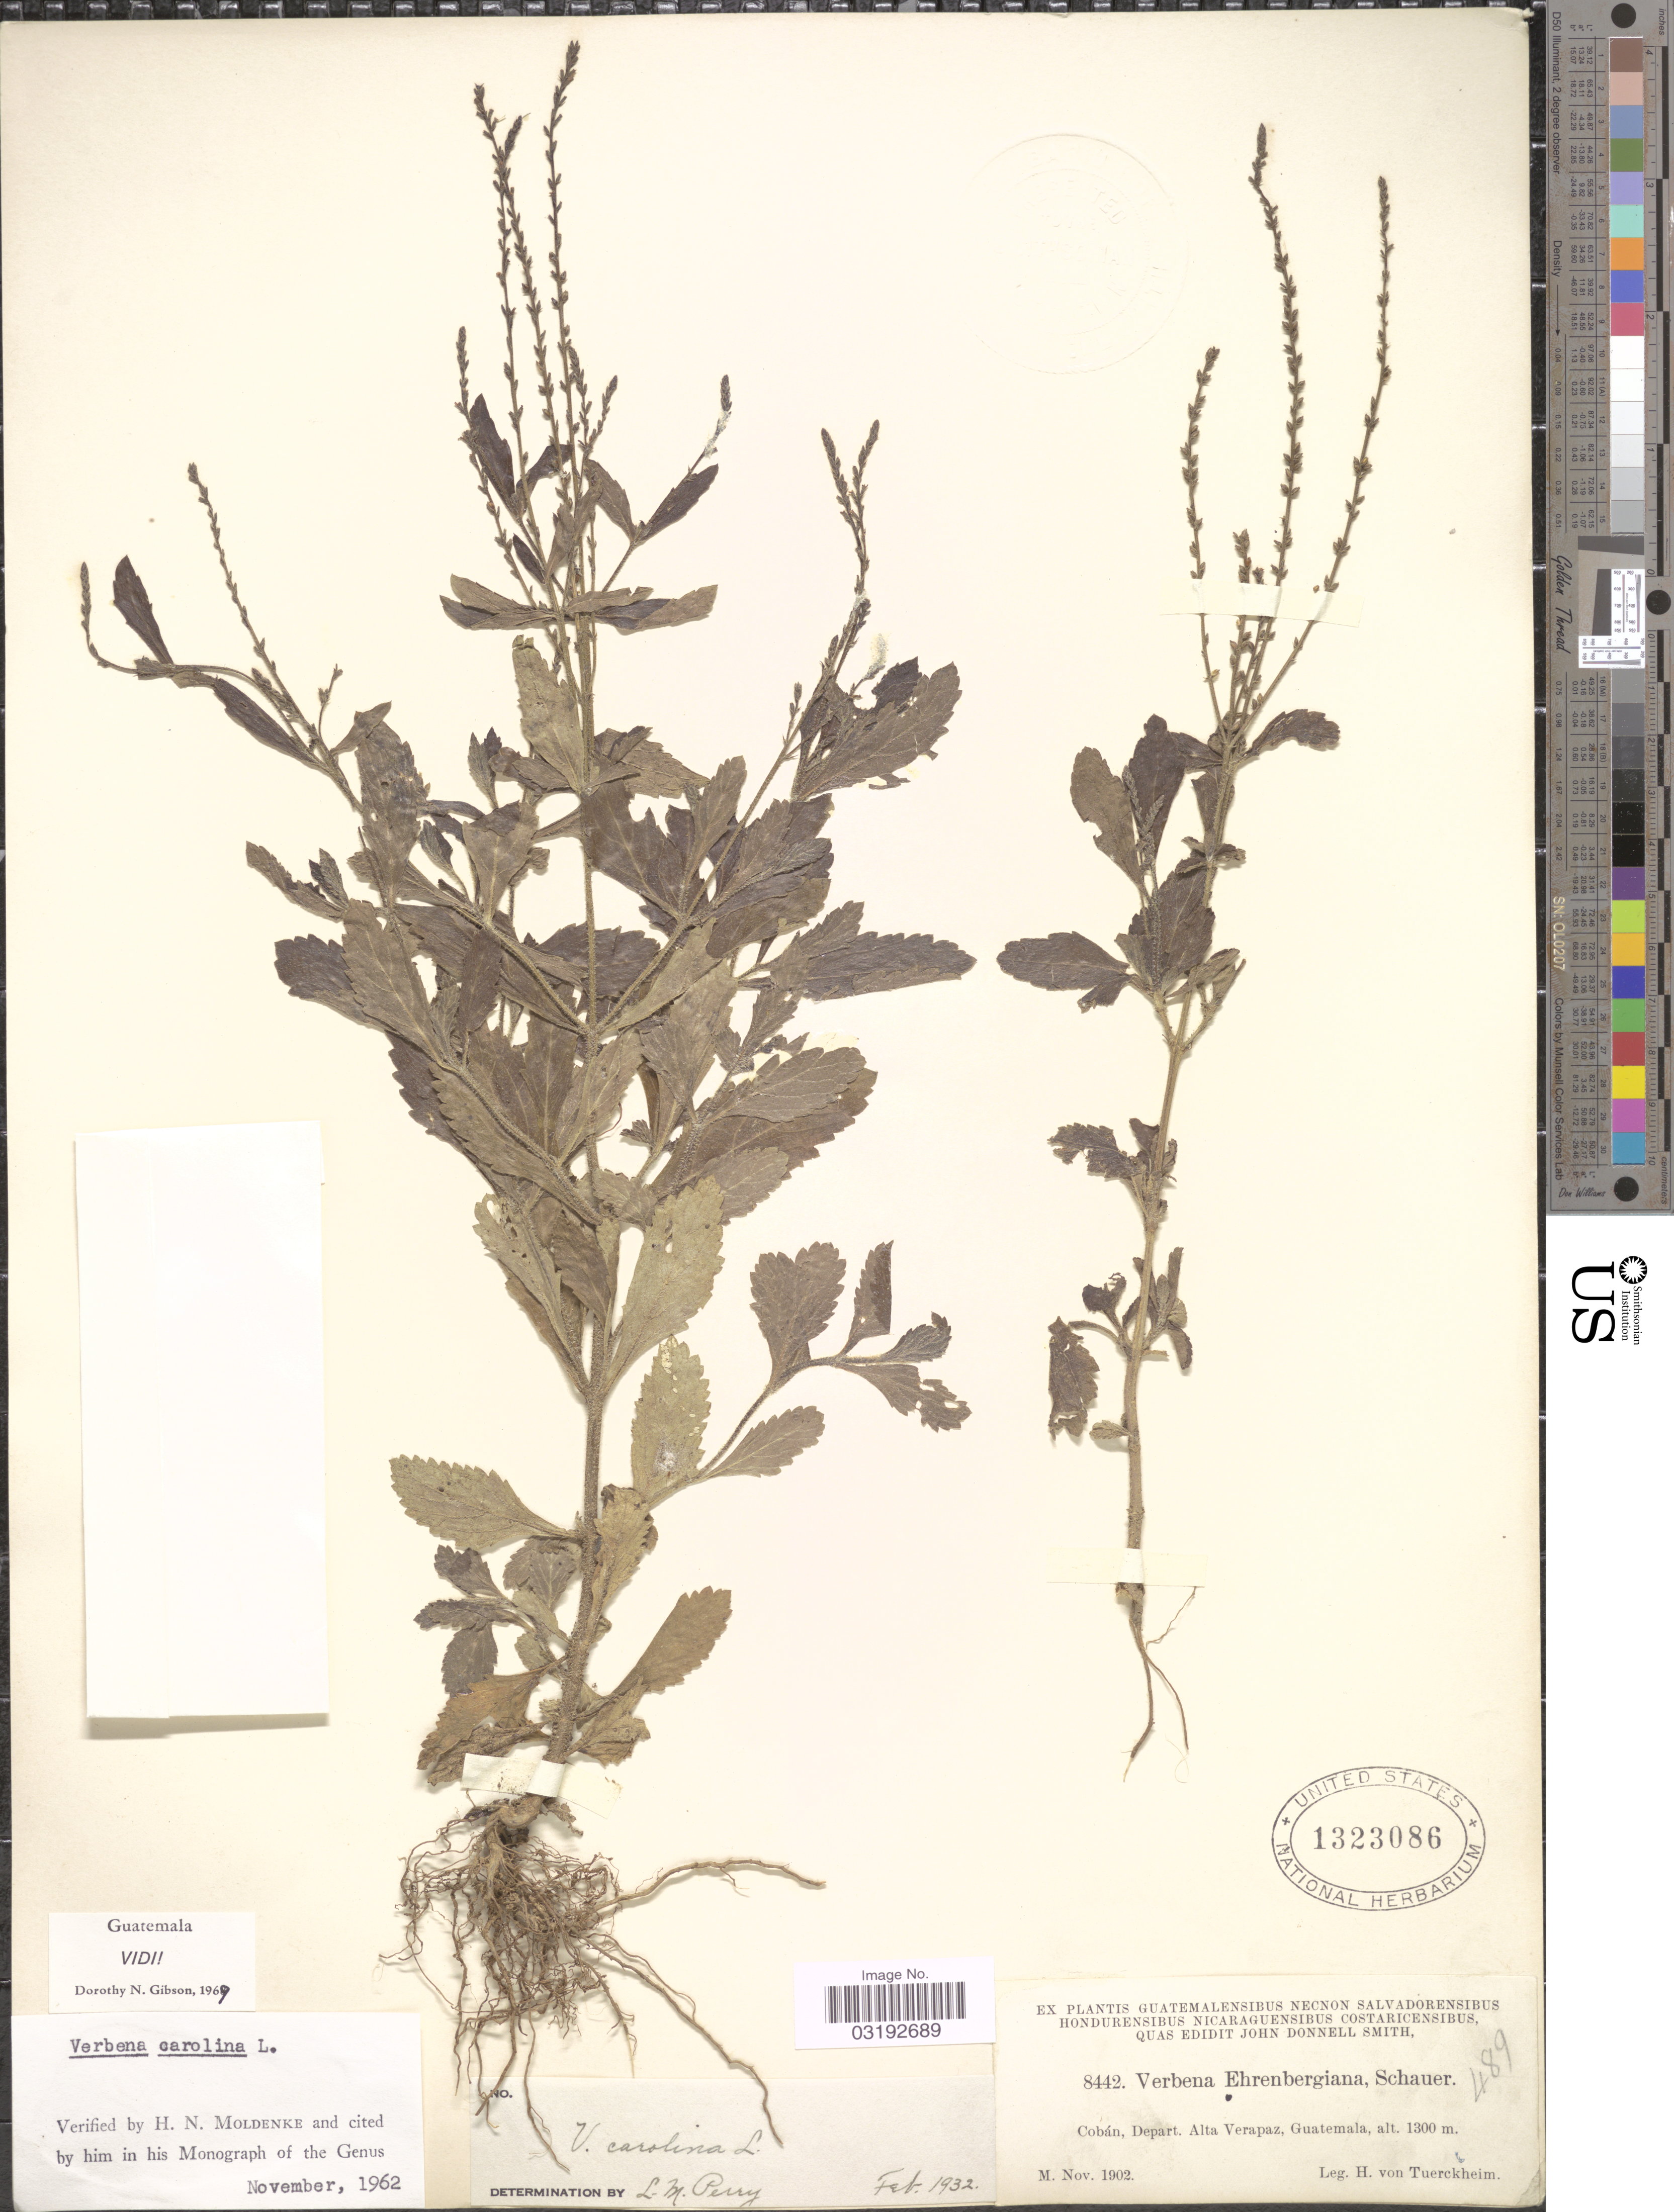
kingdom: Plantae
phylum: Tracheophyta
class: Magnoliopsida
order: Lamiales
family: Verbenaceae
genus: Verbena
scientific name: Verbena carolina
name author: L.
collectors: H. von Tuerckheim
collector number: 8442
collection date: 1902-11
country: Guatemala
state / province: Alta Verapaz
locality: Cobán, Depart. Alta Verapaz.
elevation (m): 1300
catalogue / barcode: US 1323086